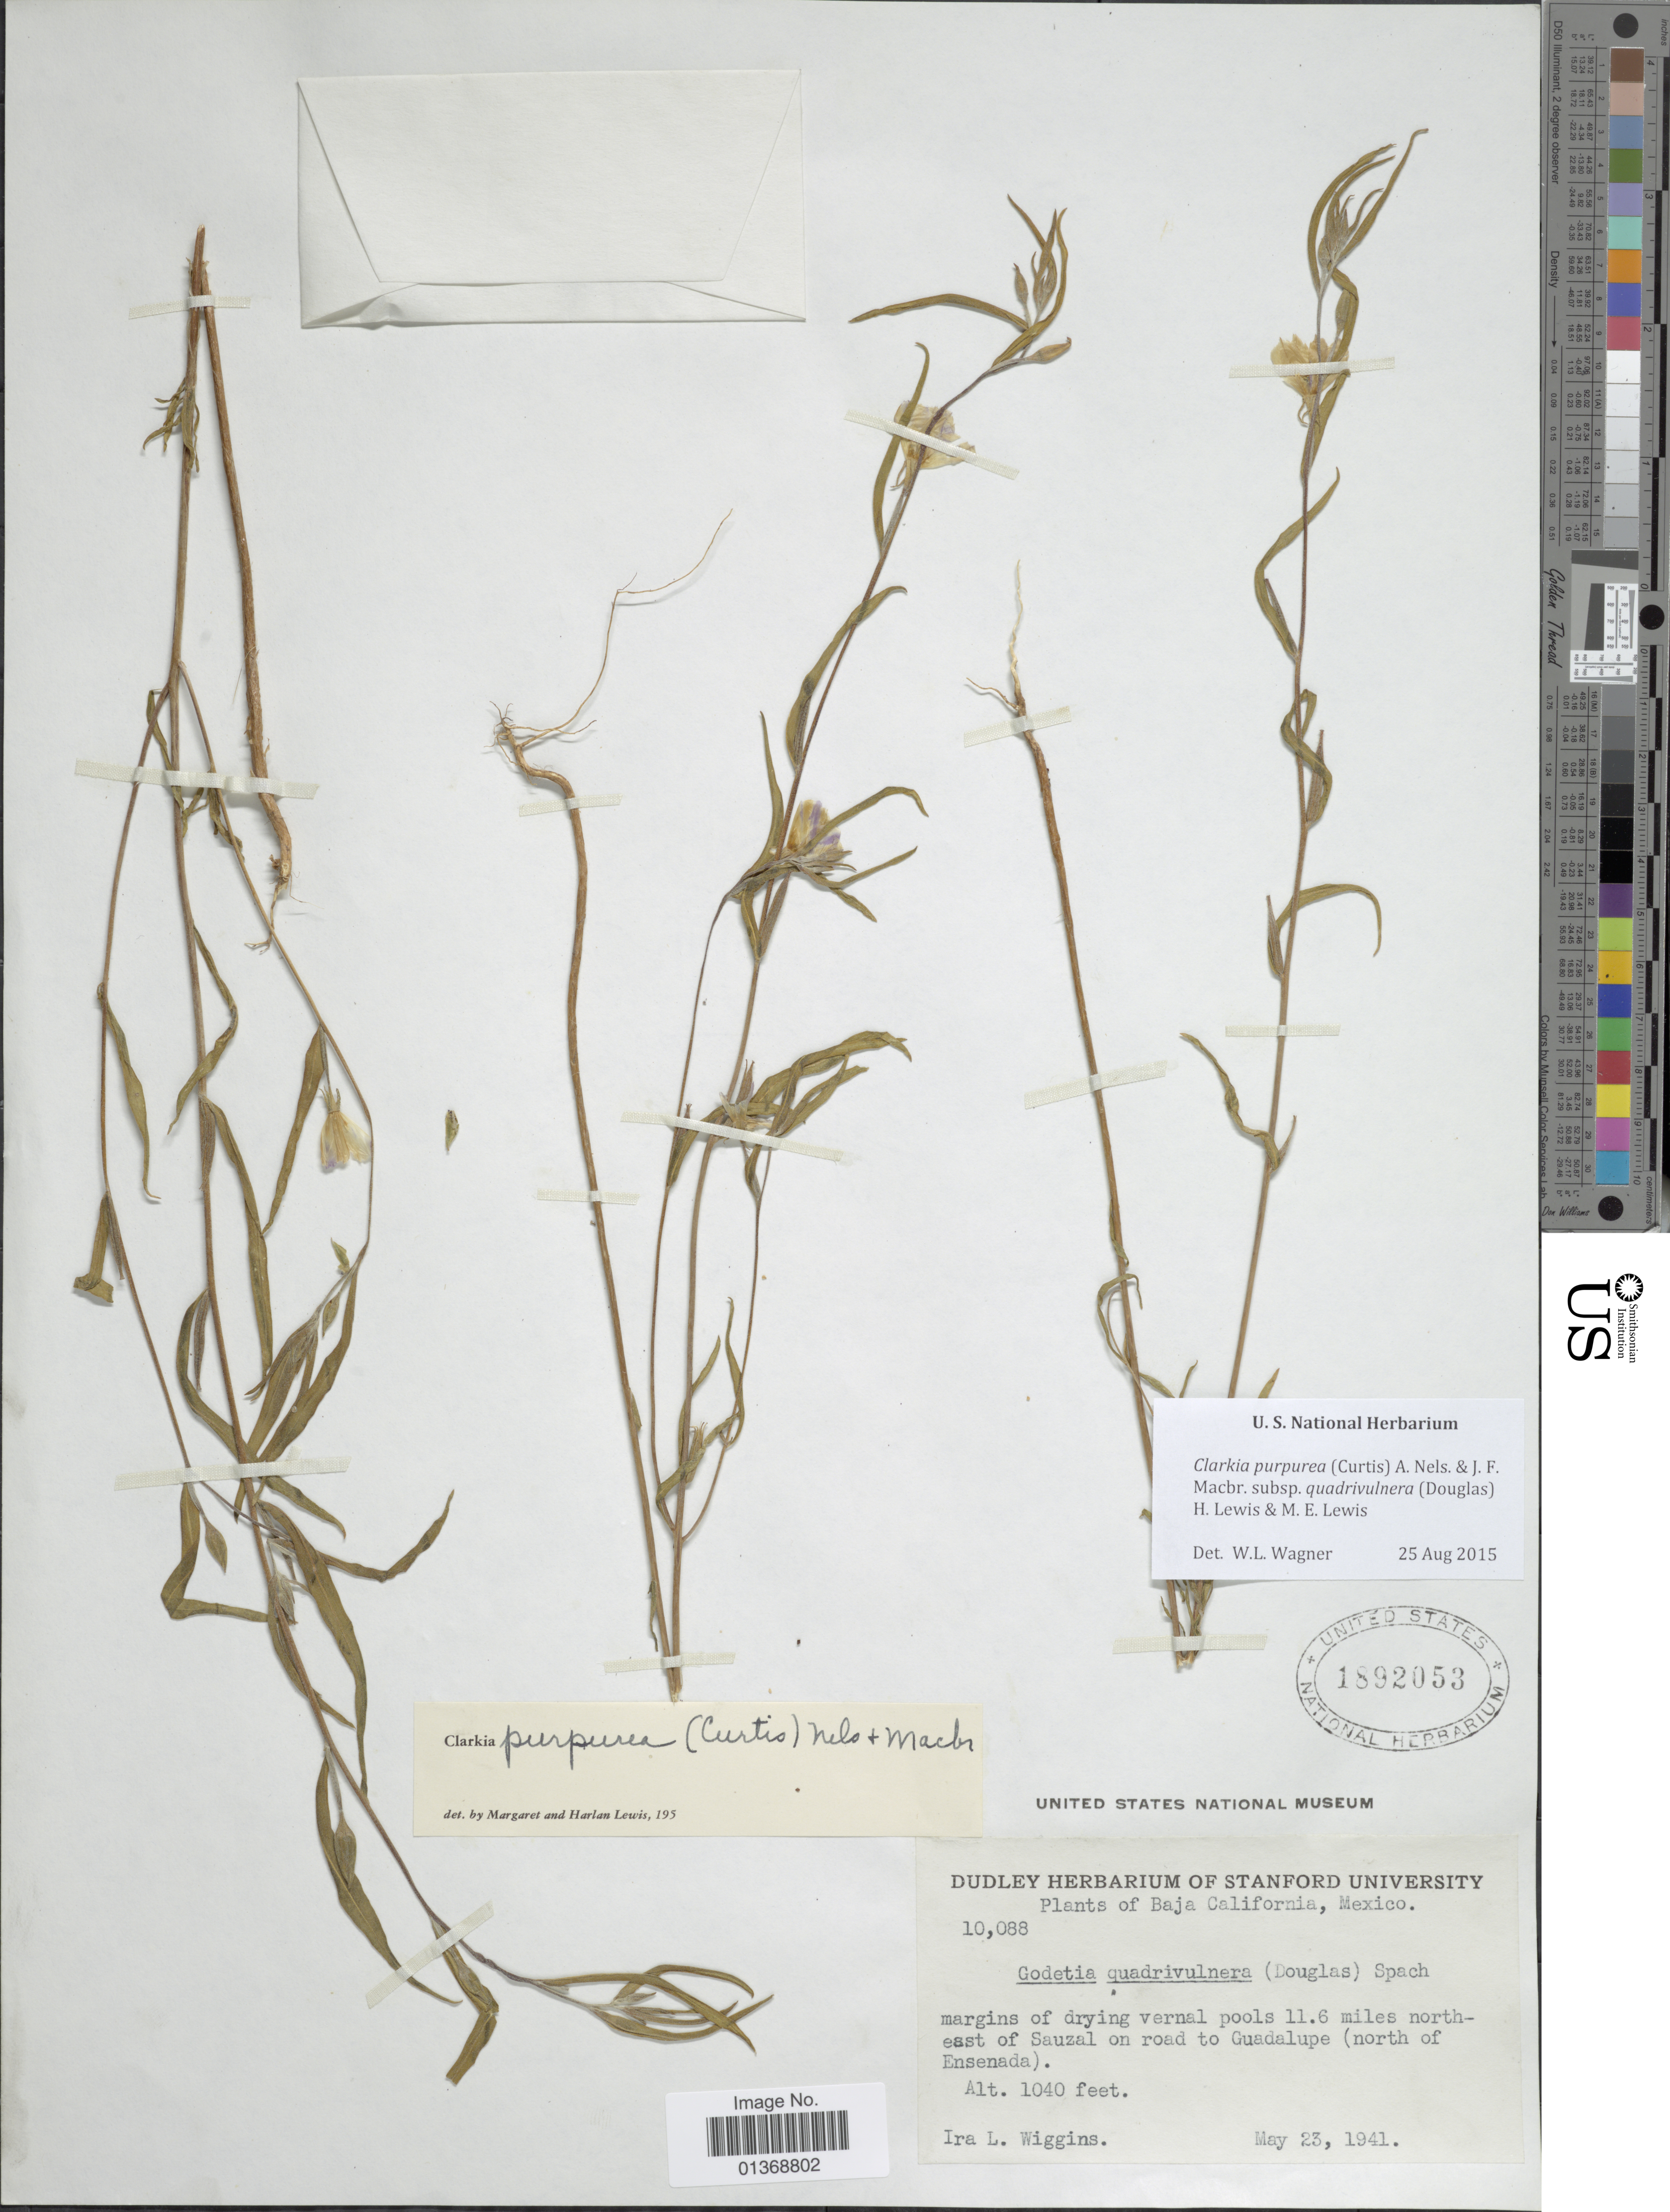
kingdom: Plantae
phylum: Tracheophyta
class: Magnoliopsida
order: Myrtales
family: Onagraceae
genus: Clarkia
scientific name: Clarkia purpurea subsp. quadrivulnera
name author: (Douglas) H.F. Lewis & M.R. Lewis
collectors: I. L. Wiggins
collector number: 10088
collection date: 1941-05-23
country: Mexico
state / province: Baja California Norte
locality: Margins of drying vernal pools 11.6 miles north-east of Sauzal on road to Guadalupe (north of Ensenada)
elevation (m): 317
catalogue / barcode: US 1892053